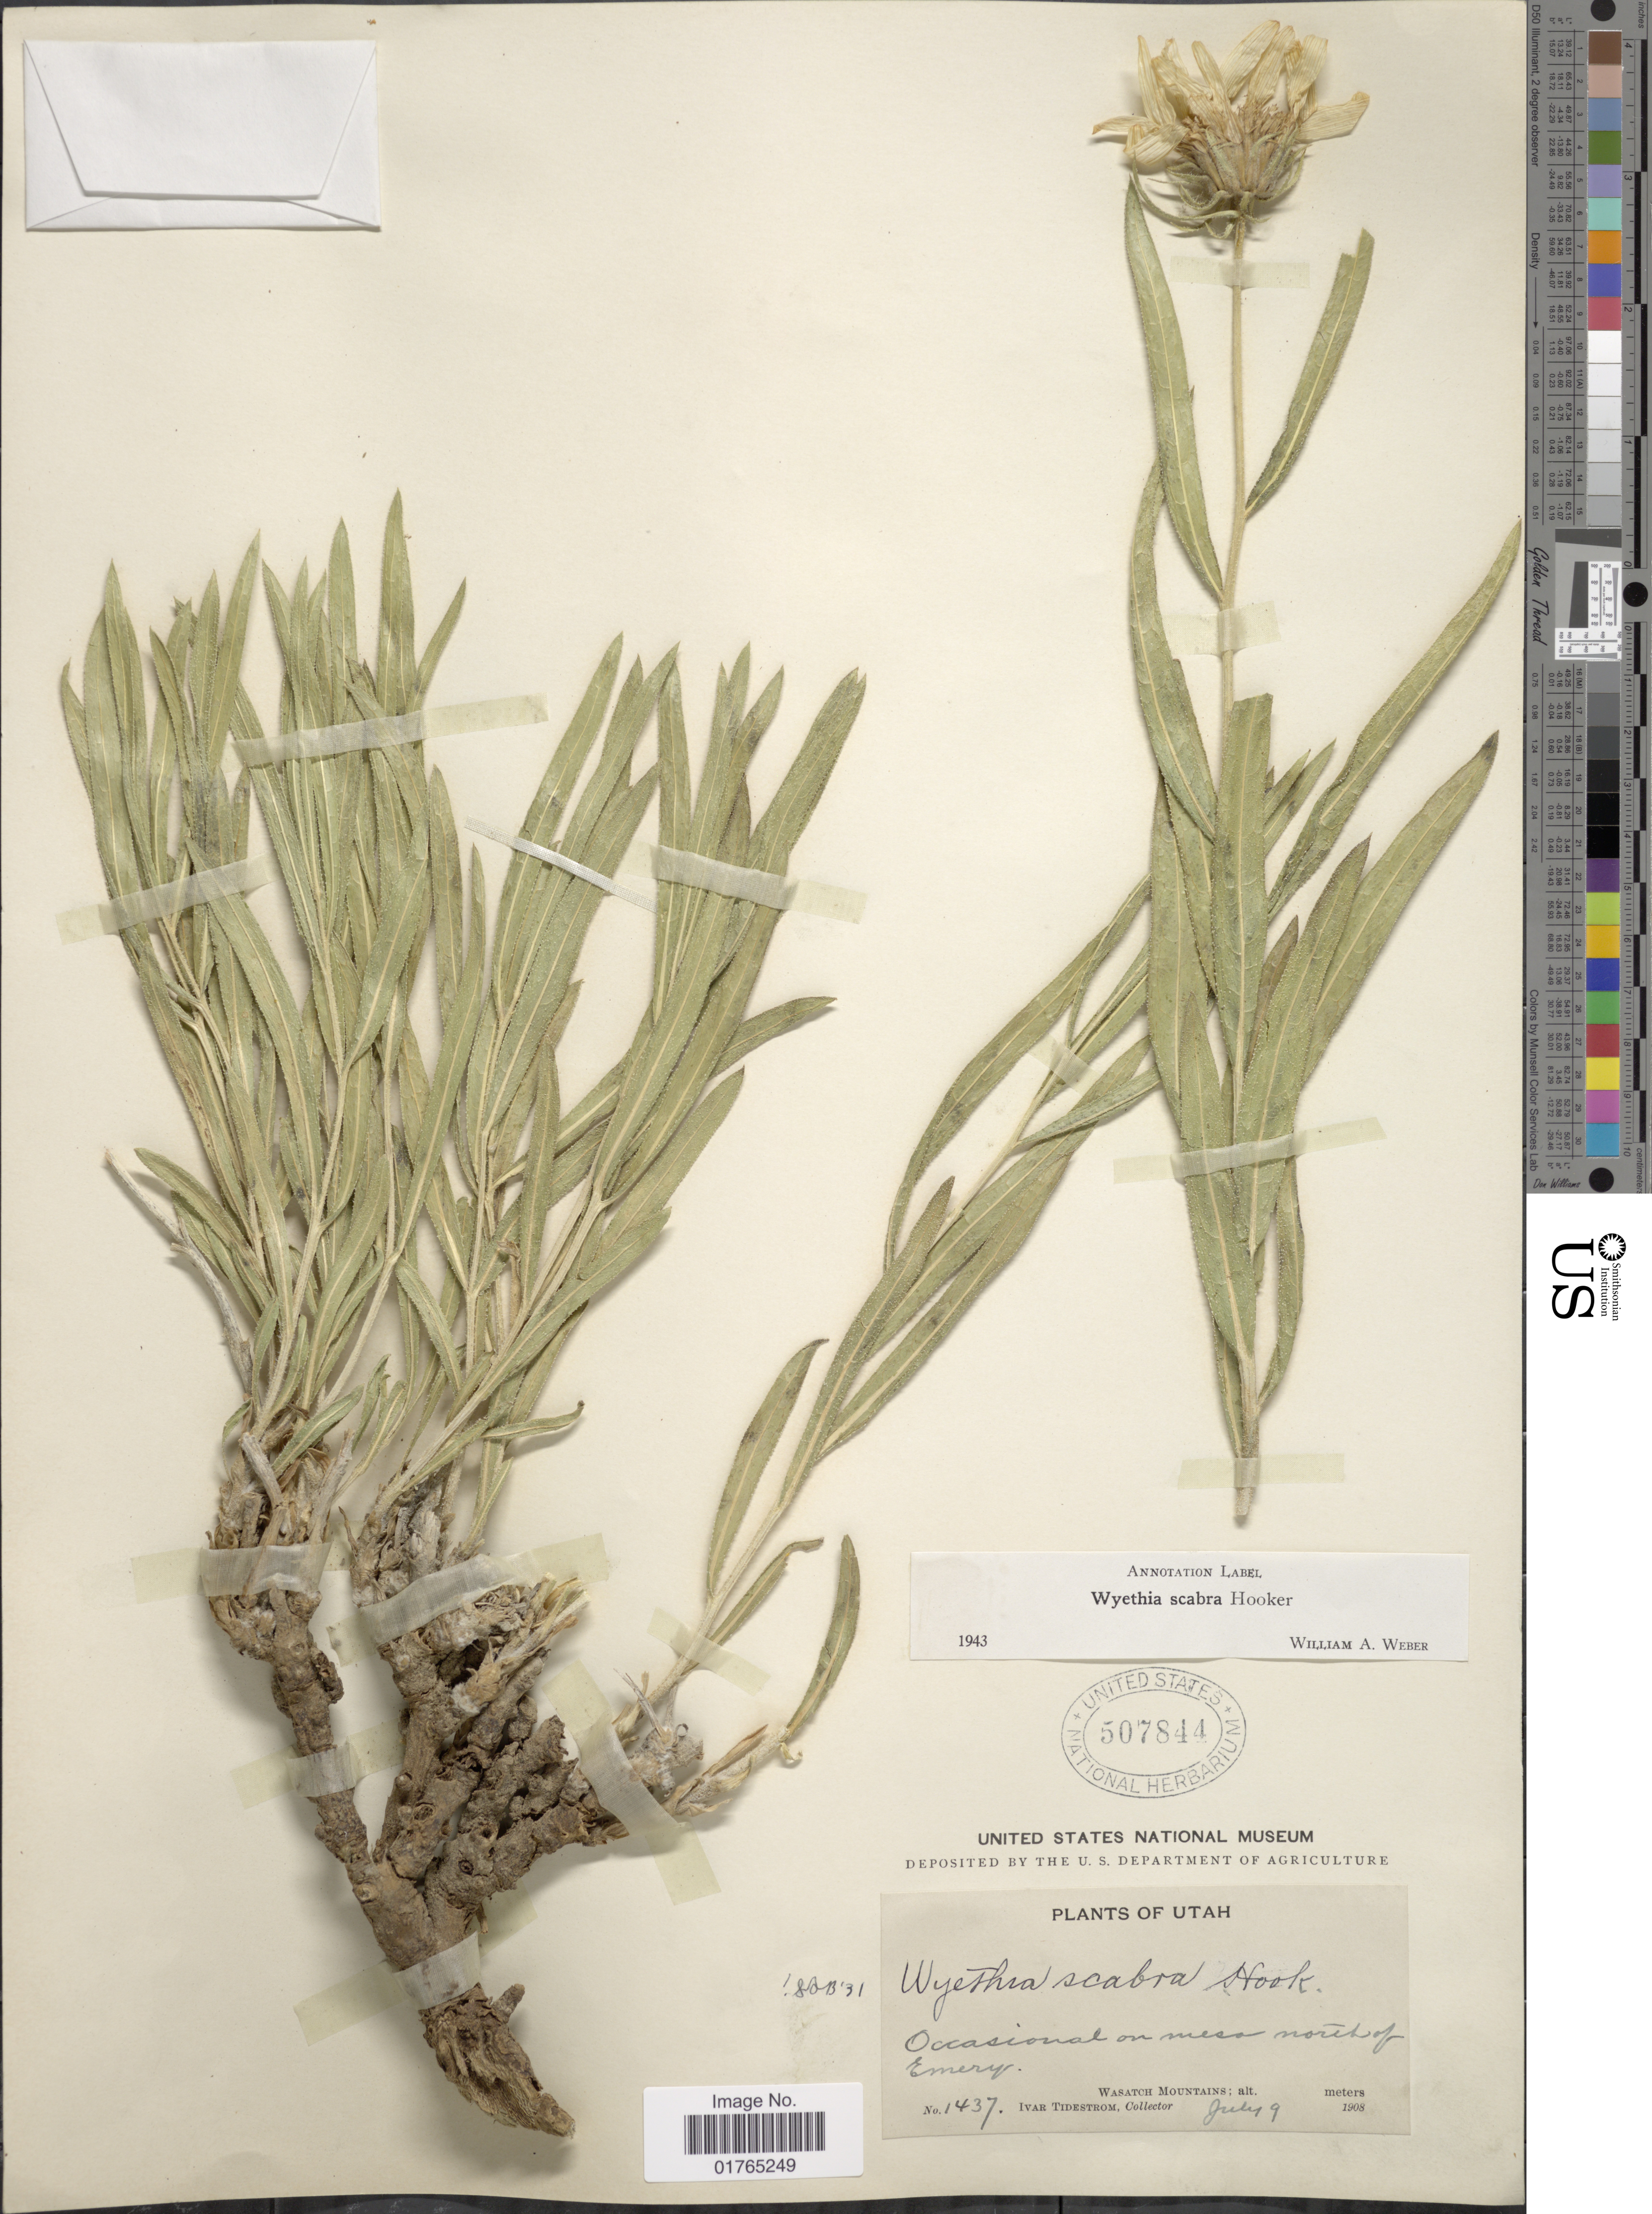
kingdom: Plantae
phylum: Tracheophyta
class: Magnoliopsida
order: Asterales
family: Asteraceae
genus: Wyethia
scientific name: Wyethia scabra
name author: Hook.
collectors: I. F. Tidestrom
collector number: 1437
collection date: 1908-07-09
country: United States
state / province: Utah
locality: Occasional on mesa north of Emery, Wasatch Mountains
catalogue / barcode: US 507844